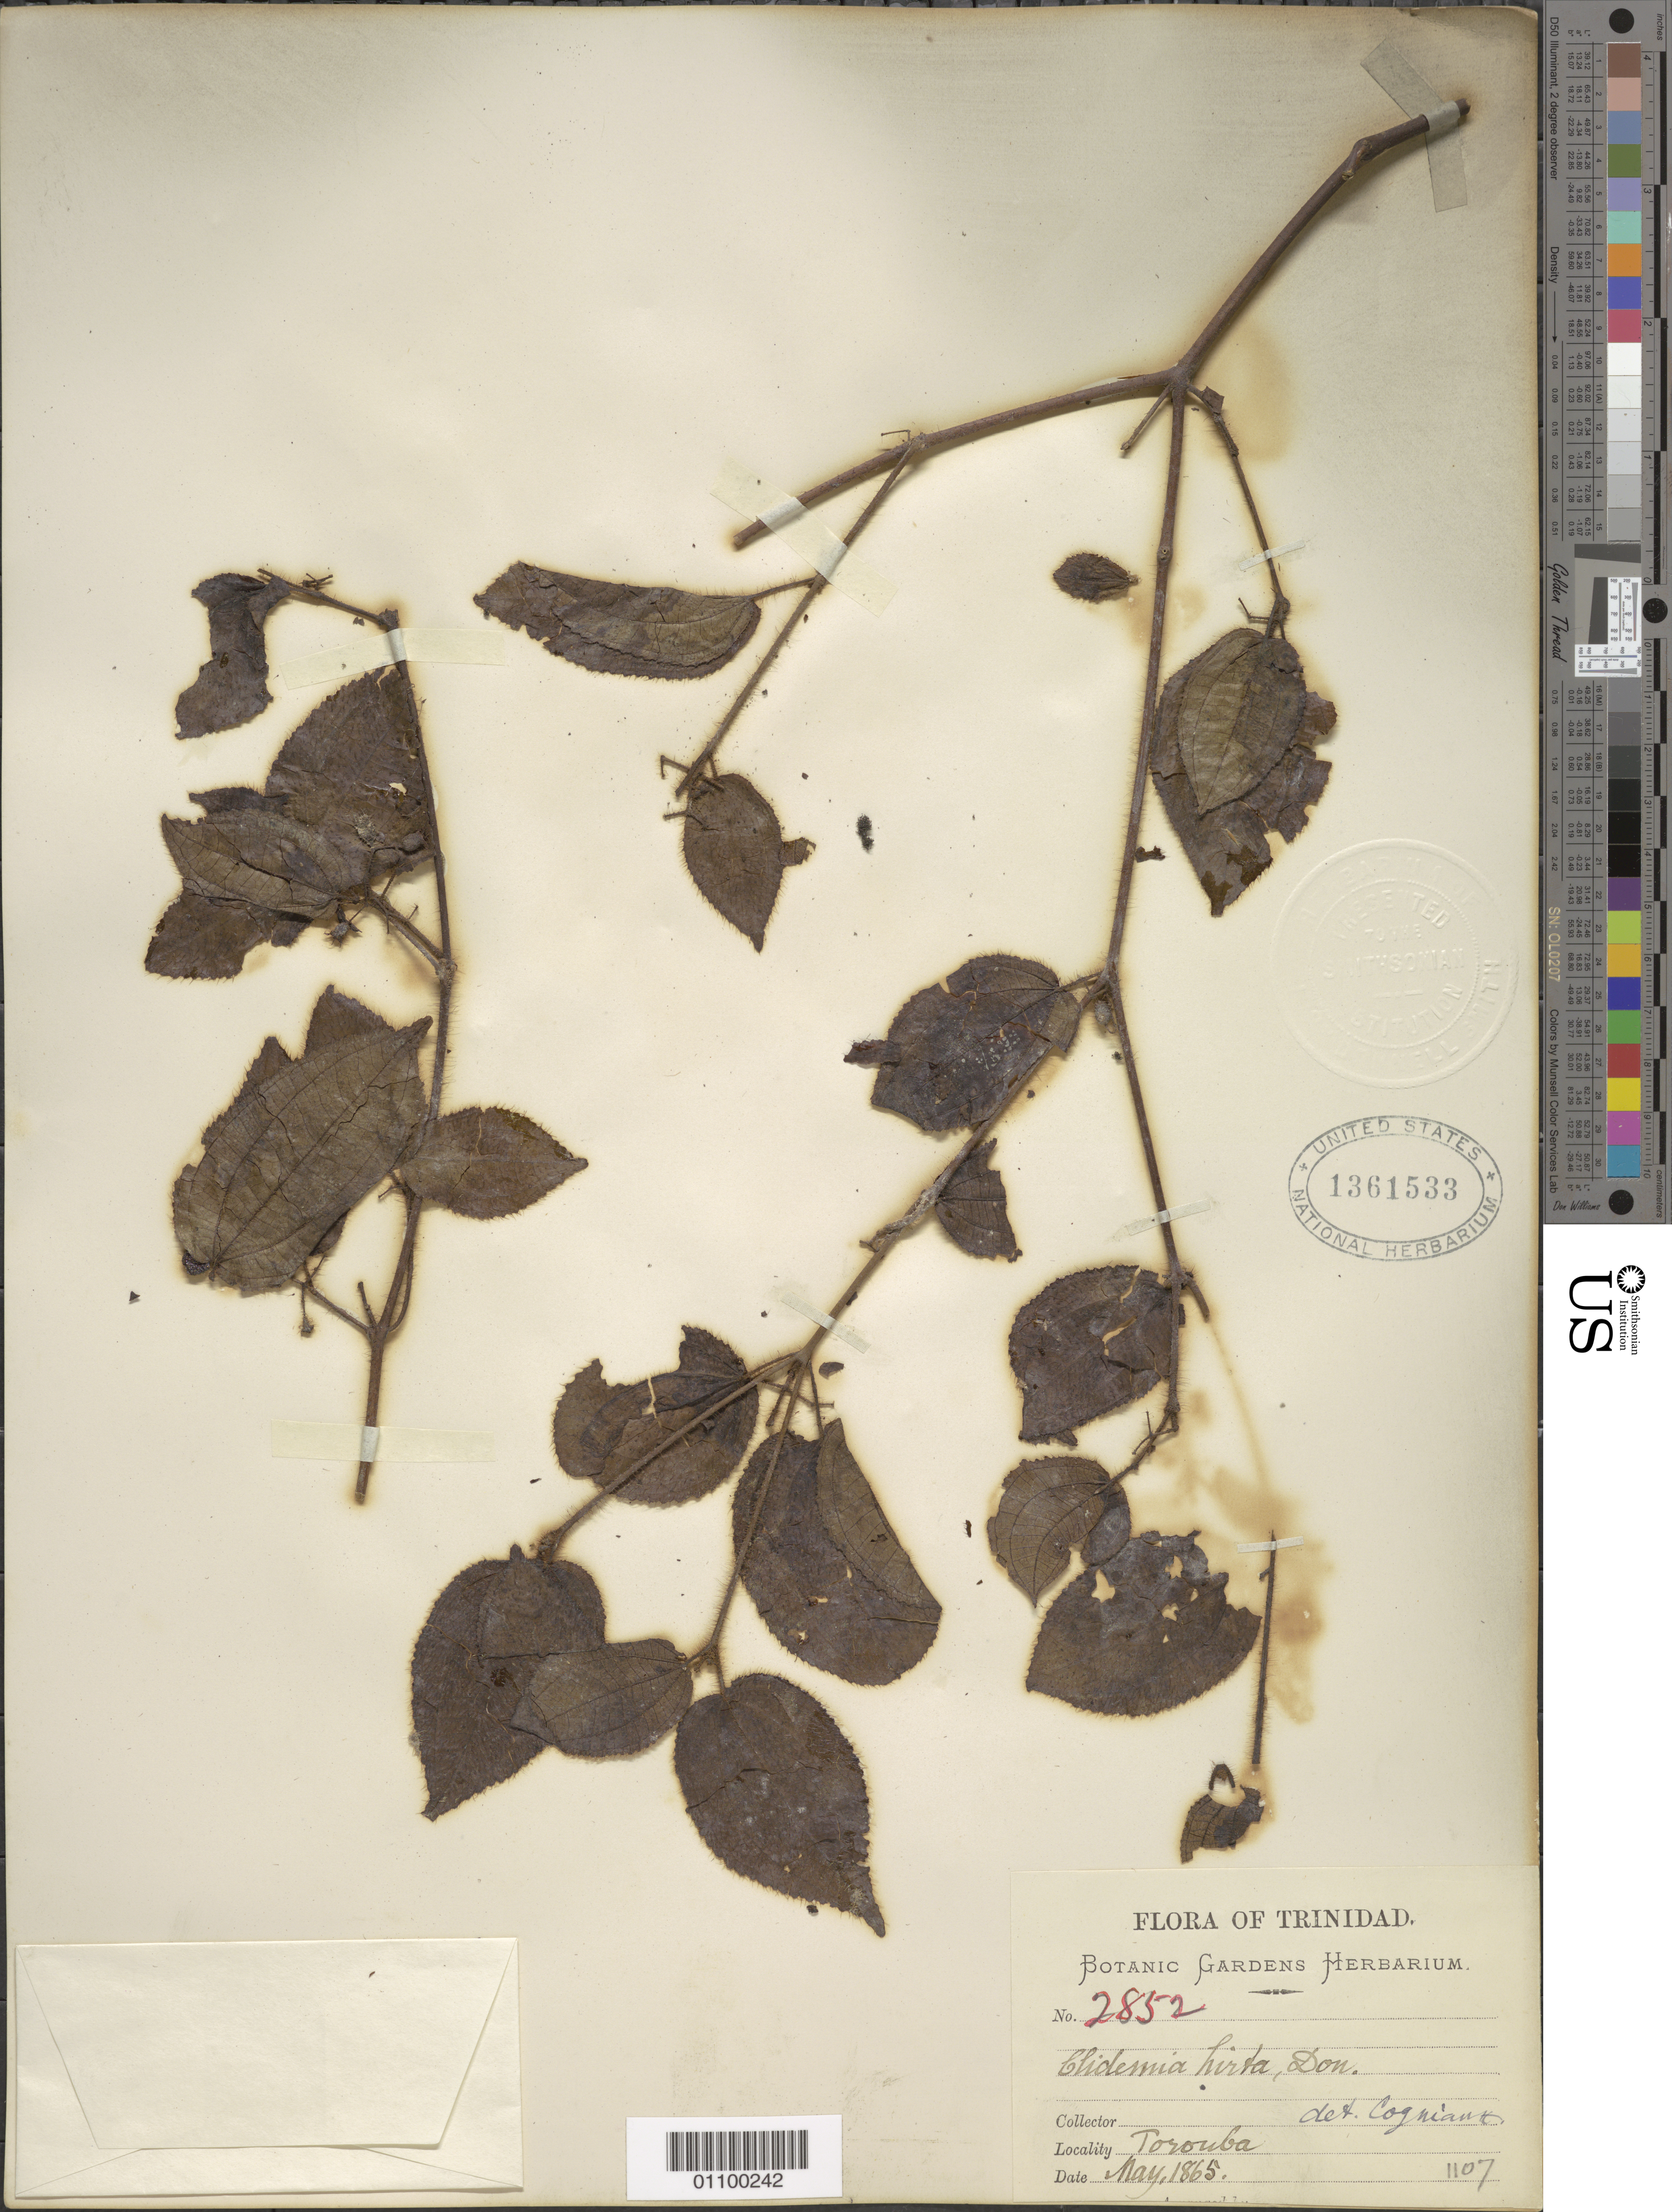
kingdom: Plantae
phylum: Tracheophyta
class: Magnoliopsida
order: Myrtales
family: Melastomataceae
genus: Clidemia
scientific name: Clidemia hirta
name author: (L.) D. Don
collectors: Botanic Gardens Herbarium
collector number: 2852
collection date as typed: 01 May 1865 to 31 May 1865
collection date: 1865-05-01/1865-05-31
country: Trinidad and Tobago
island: Trinidad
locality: Torouba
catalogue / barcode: US 1361533